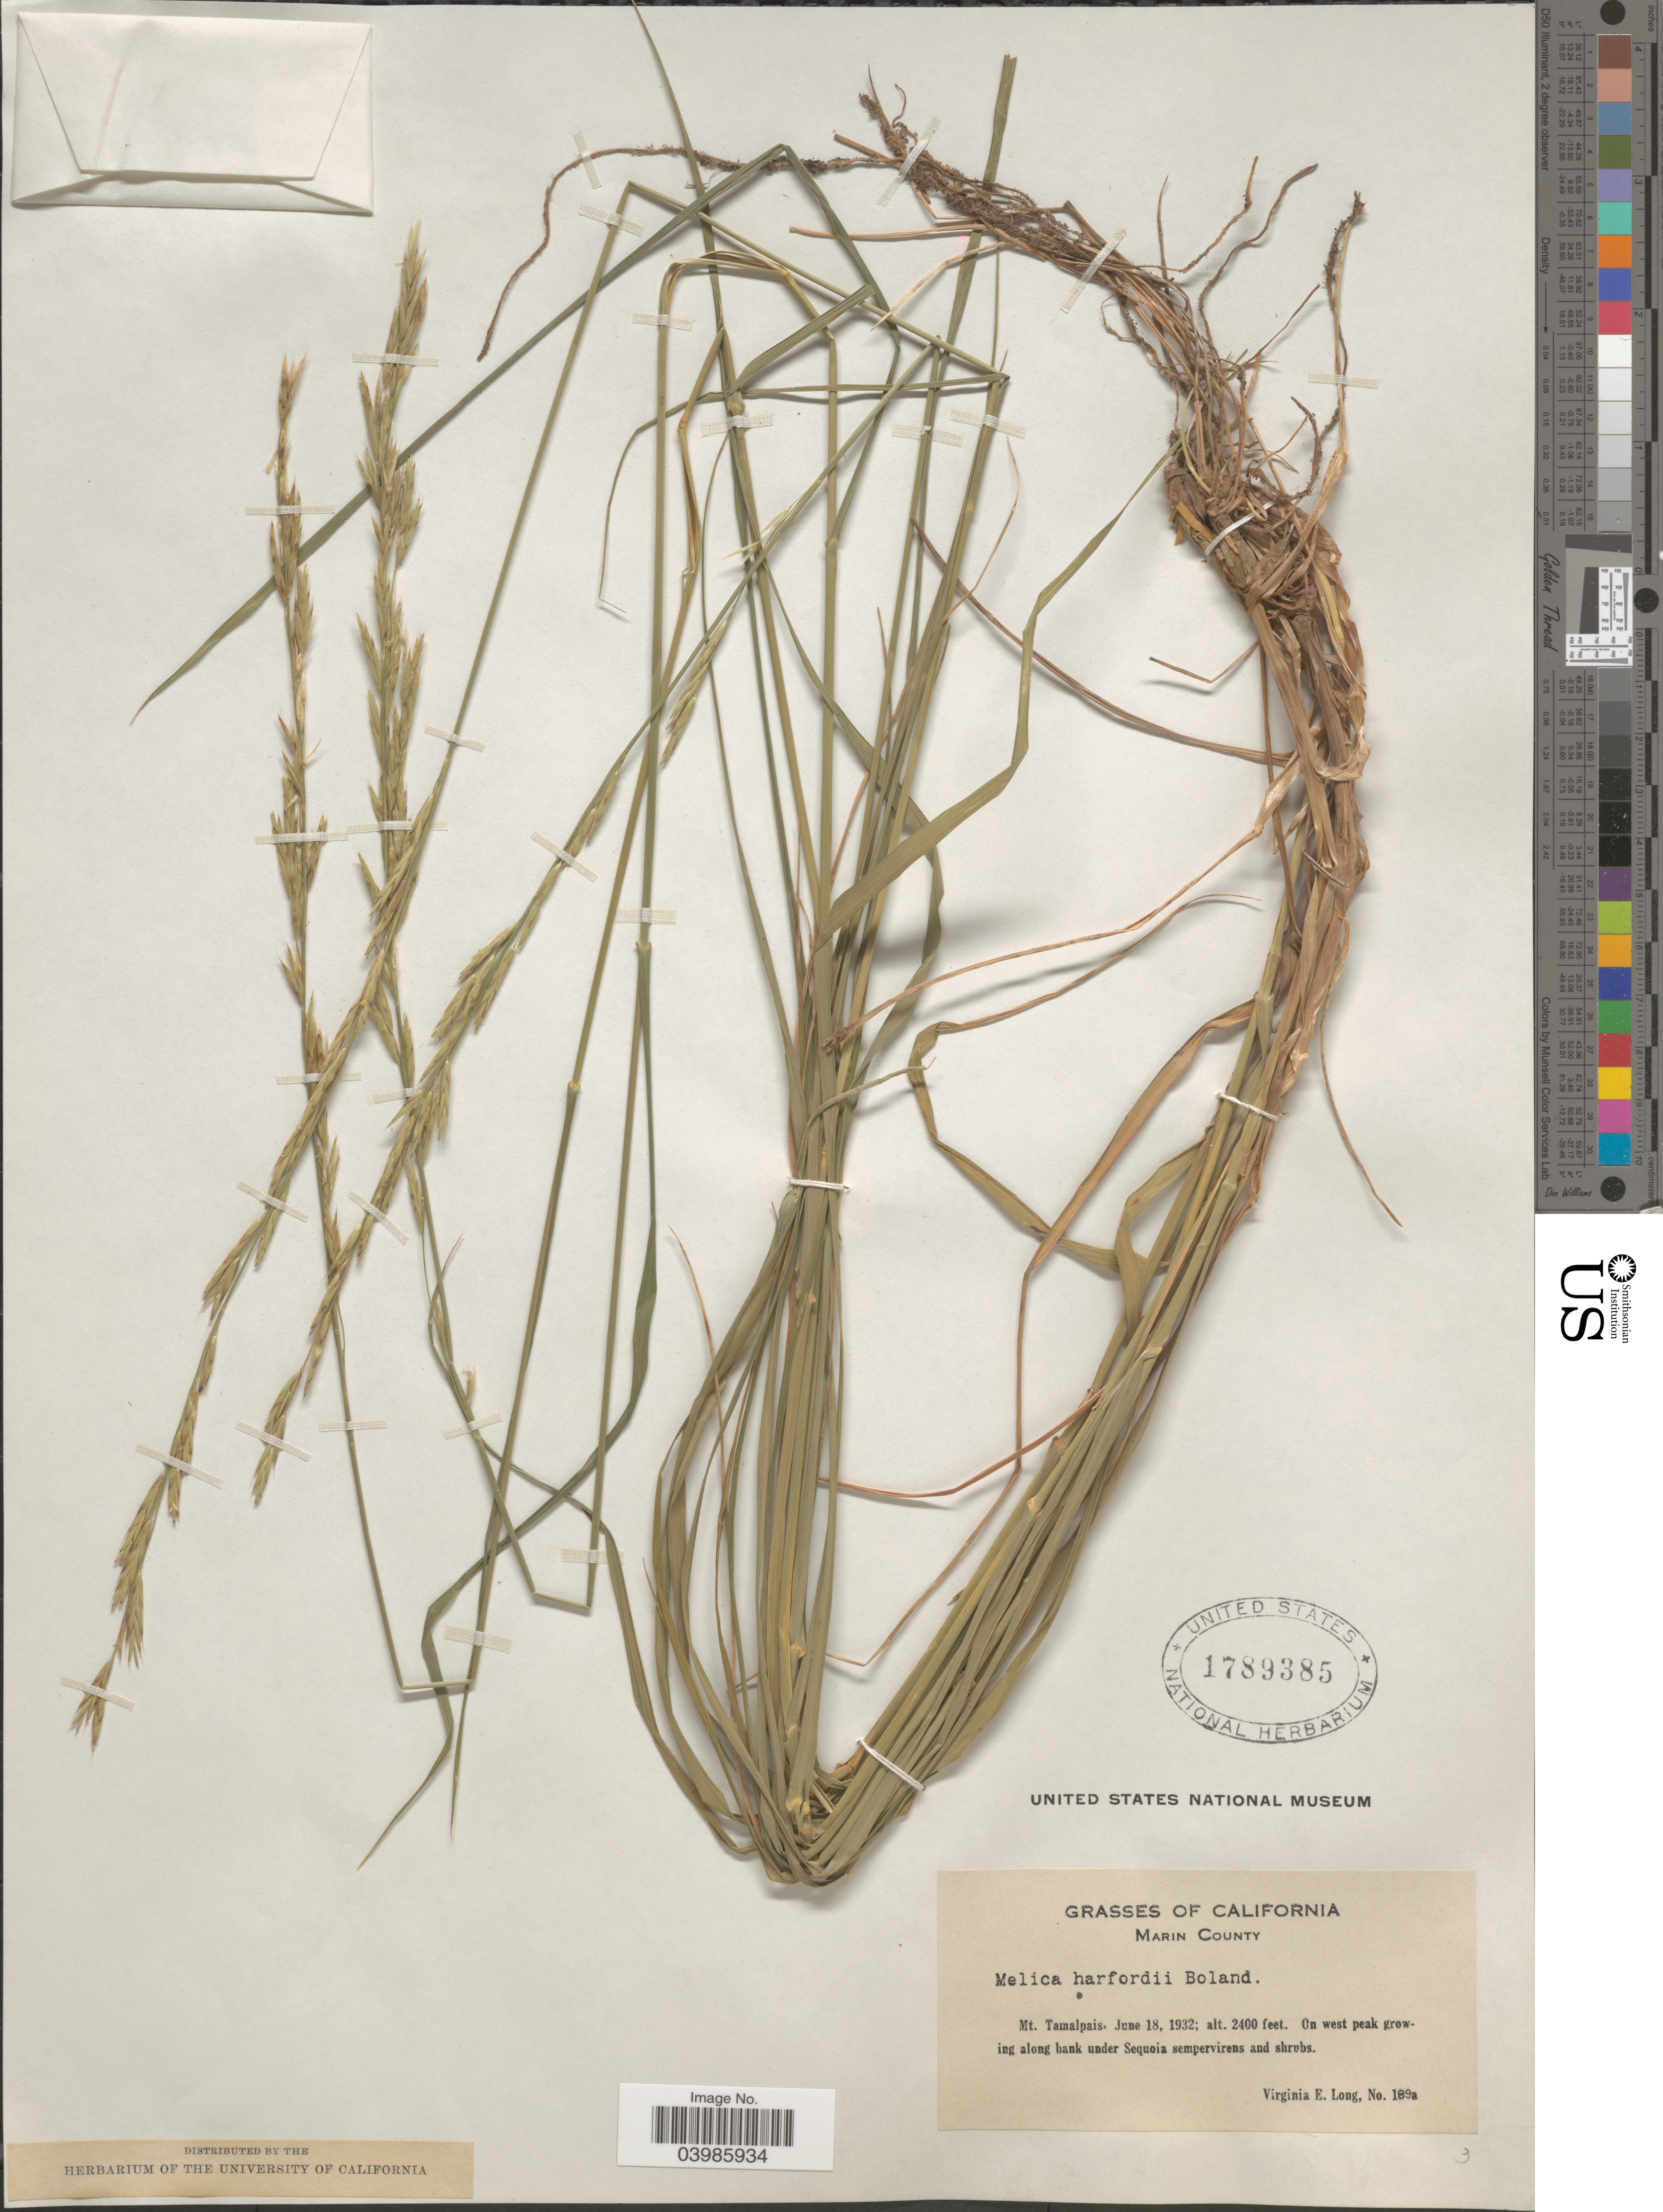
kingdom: Plantae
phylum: Tracheophyta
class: Liliopsida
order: Poales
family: Poaceae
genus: Melica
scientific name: Melica harfordii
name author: Bol.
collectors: V. Long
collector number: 189a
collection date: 1932-06-18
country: United States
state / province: California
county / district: Marin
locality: Marin County. Mt. Tamalpais.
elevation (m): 732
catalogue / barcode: US 1789385